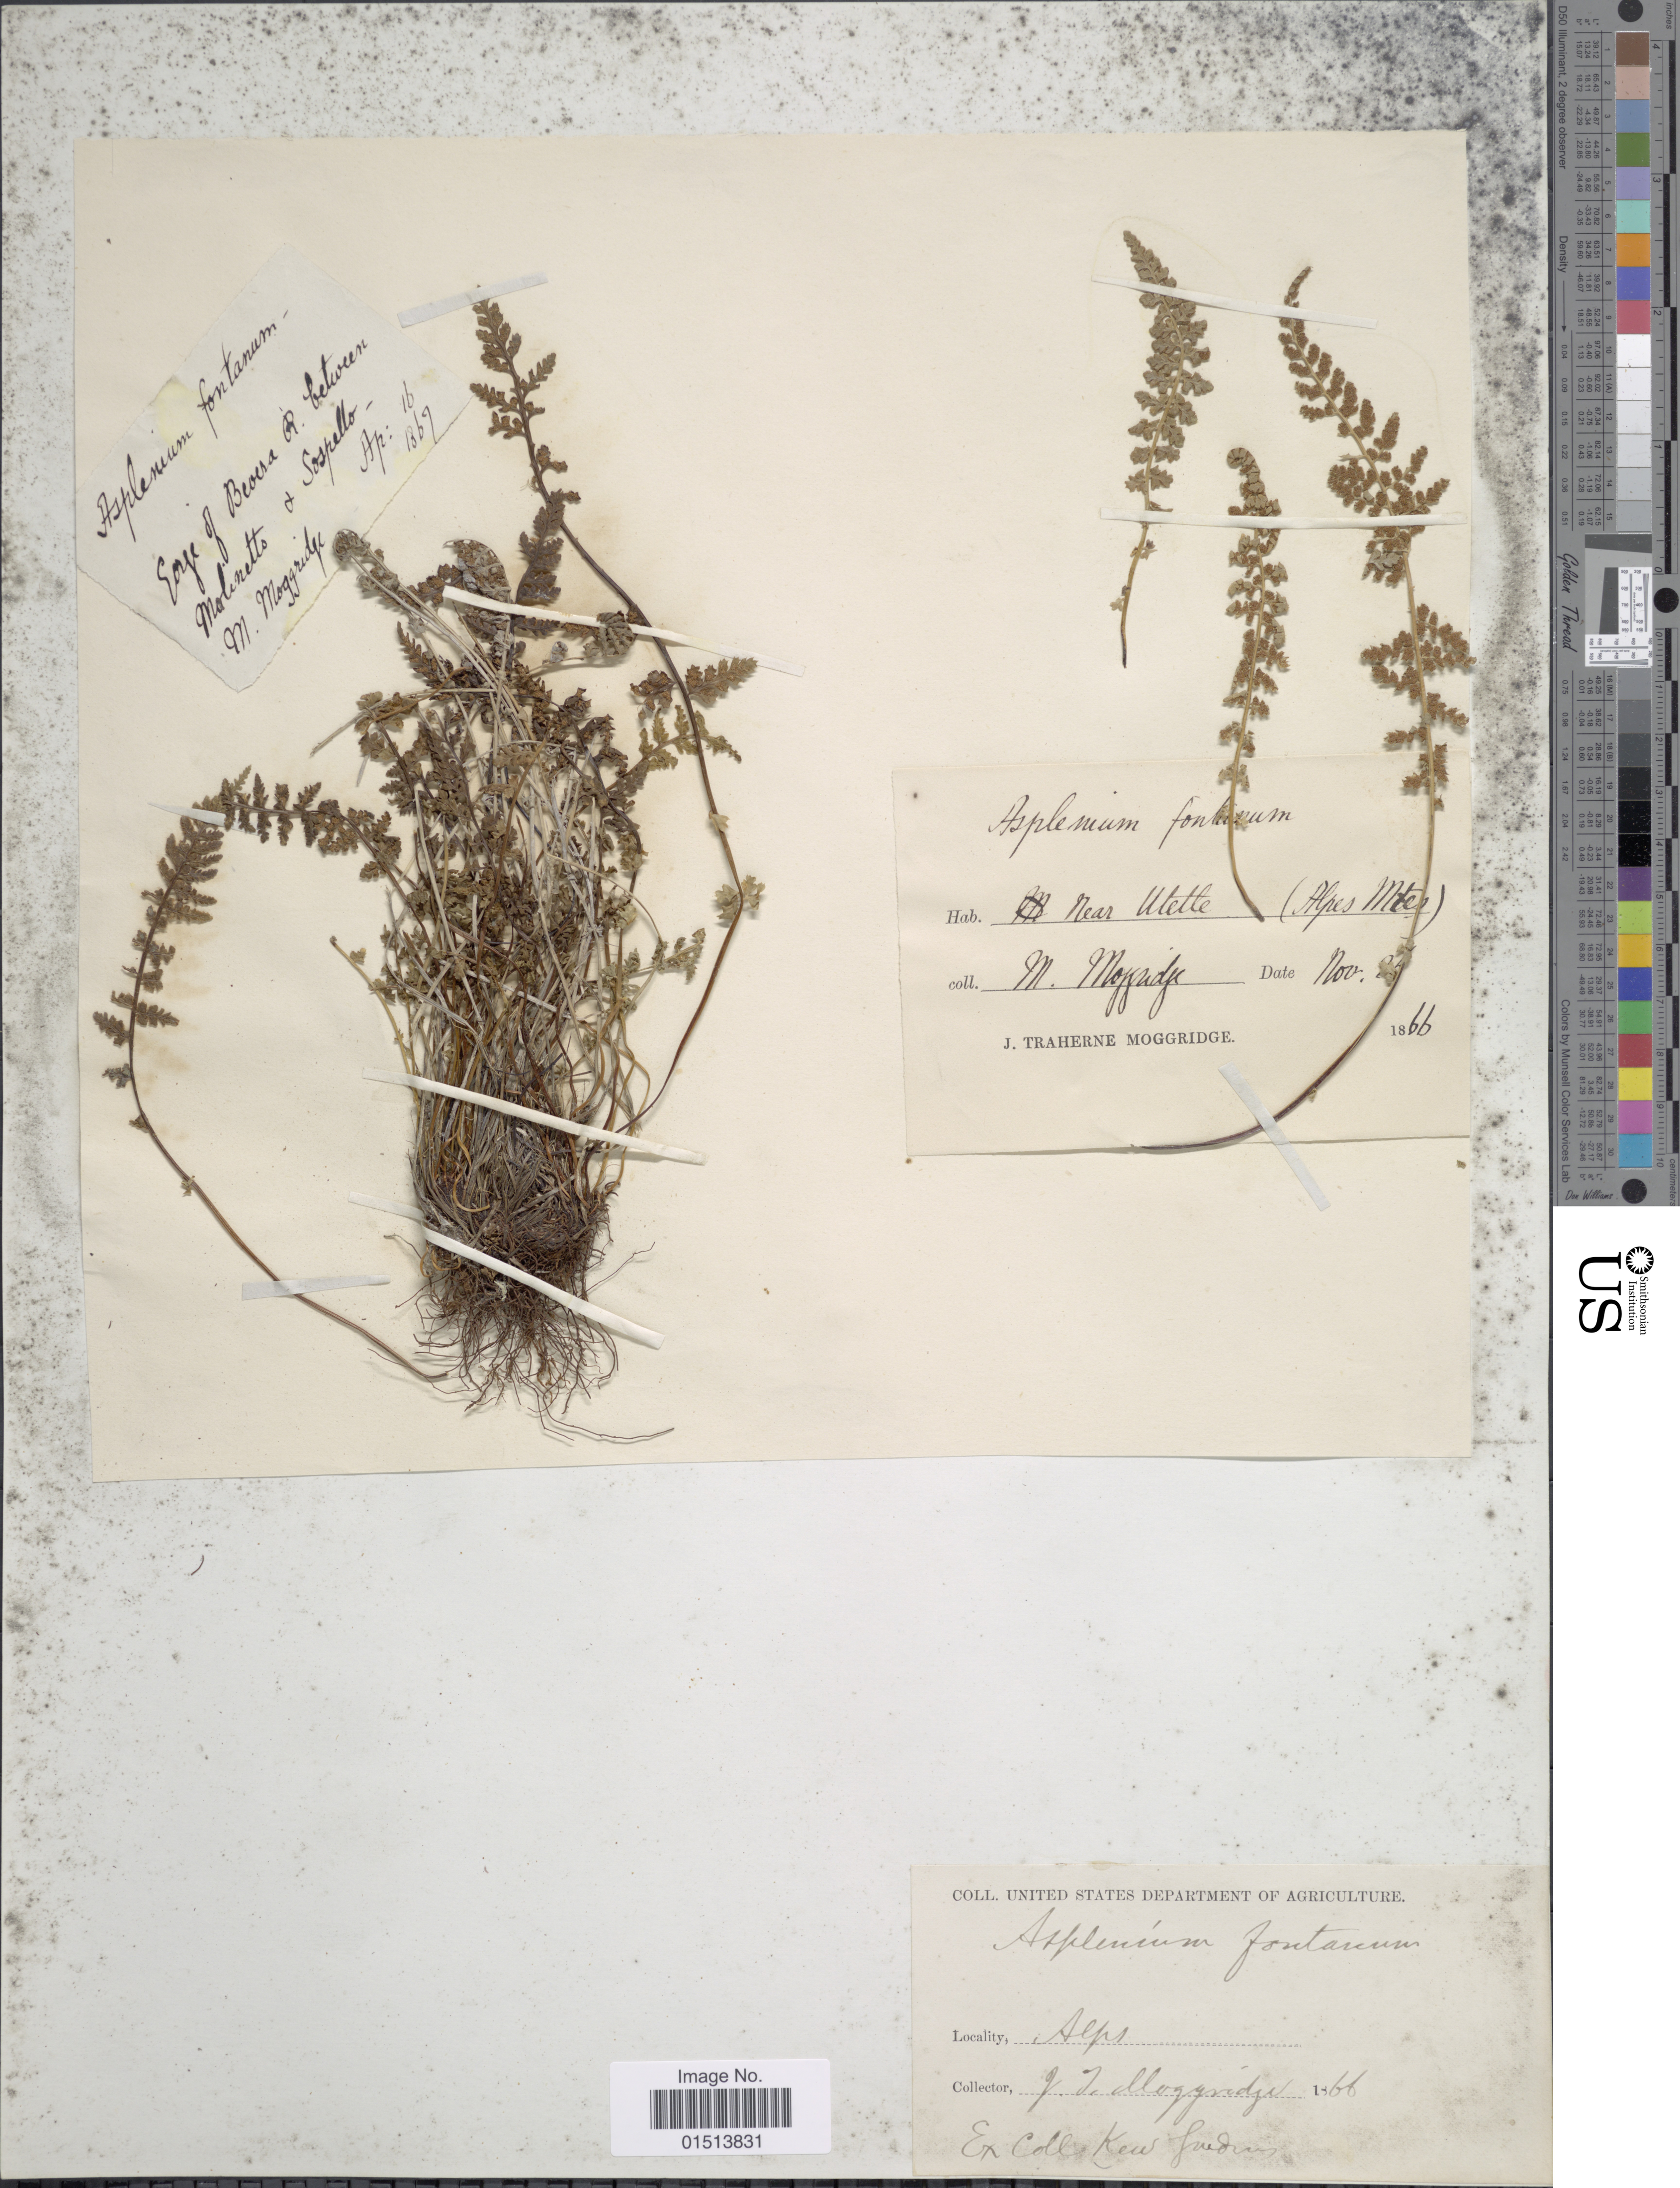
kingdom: Plantae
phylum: Tracheophyta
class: Polypodiopsida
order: Polypodiales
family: Aspleniaceae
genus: Asplenium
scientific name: Asplenium fontanum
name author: (L.) Bernh.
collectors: M. Moggridge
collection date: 1866-11-27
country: France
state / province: Provence-Alpes-Côte d'Azur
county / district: Alpes-Maritimes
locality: Near Utette (Alpes Mtes).